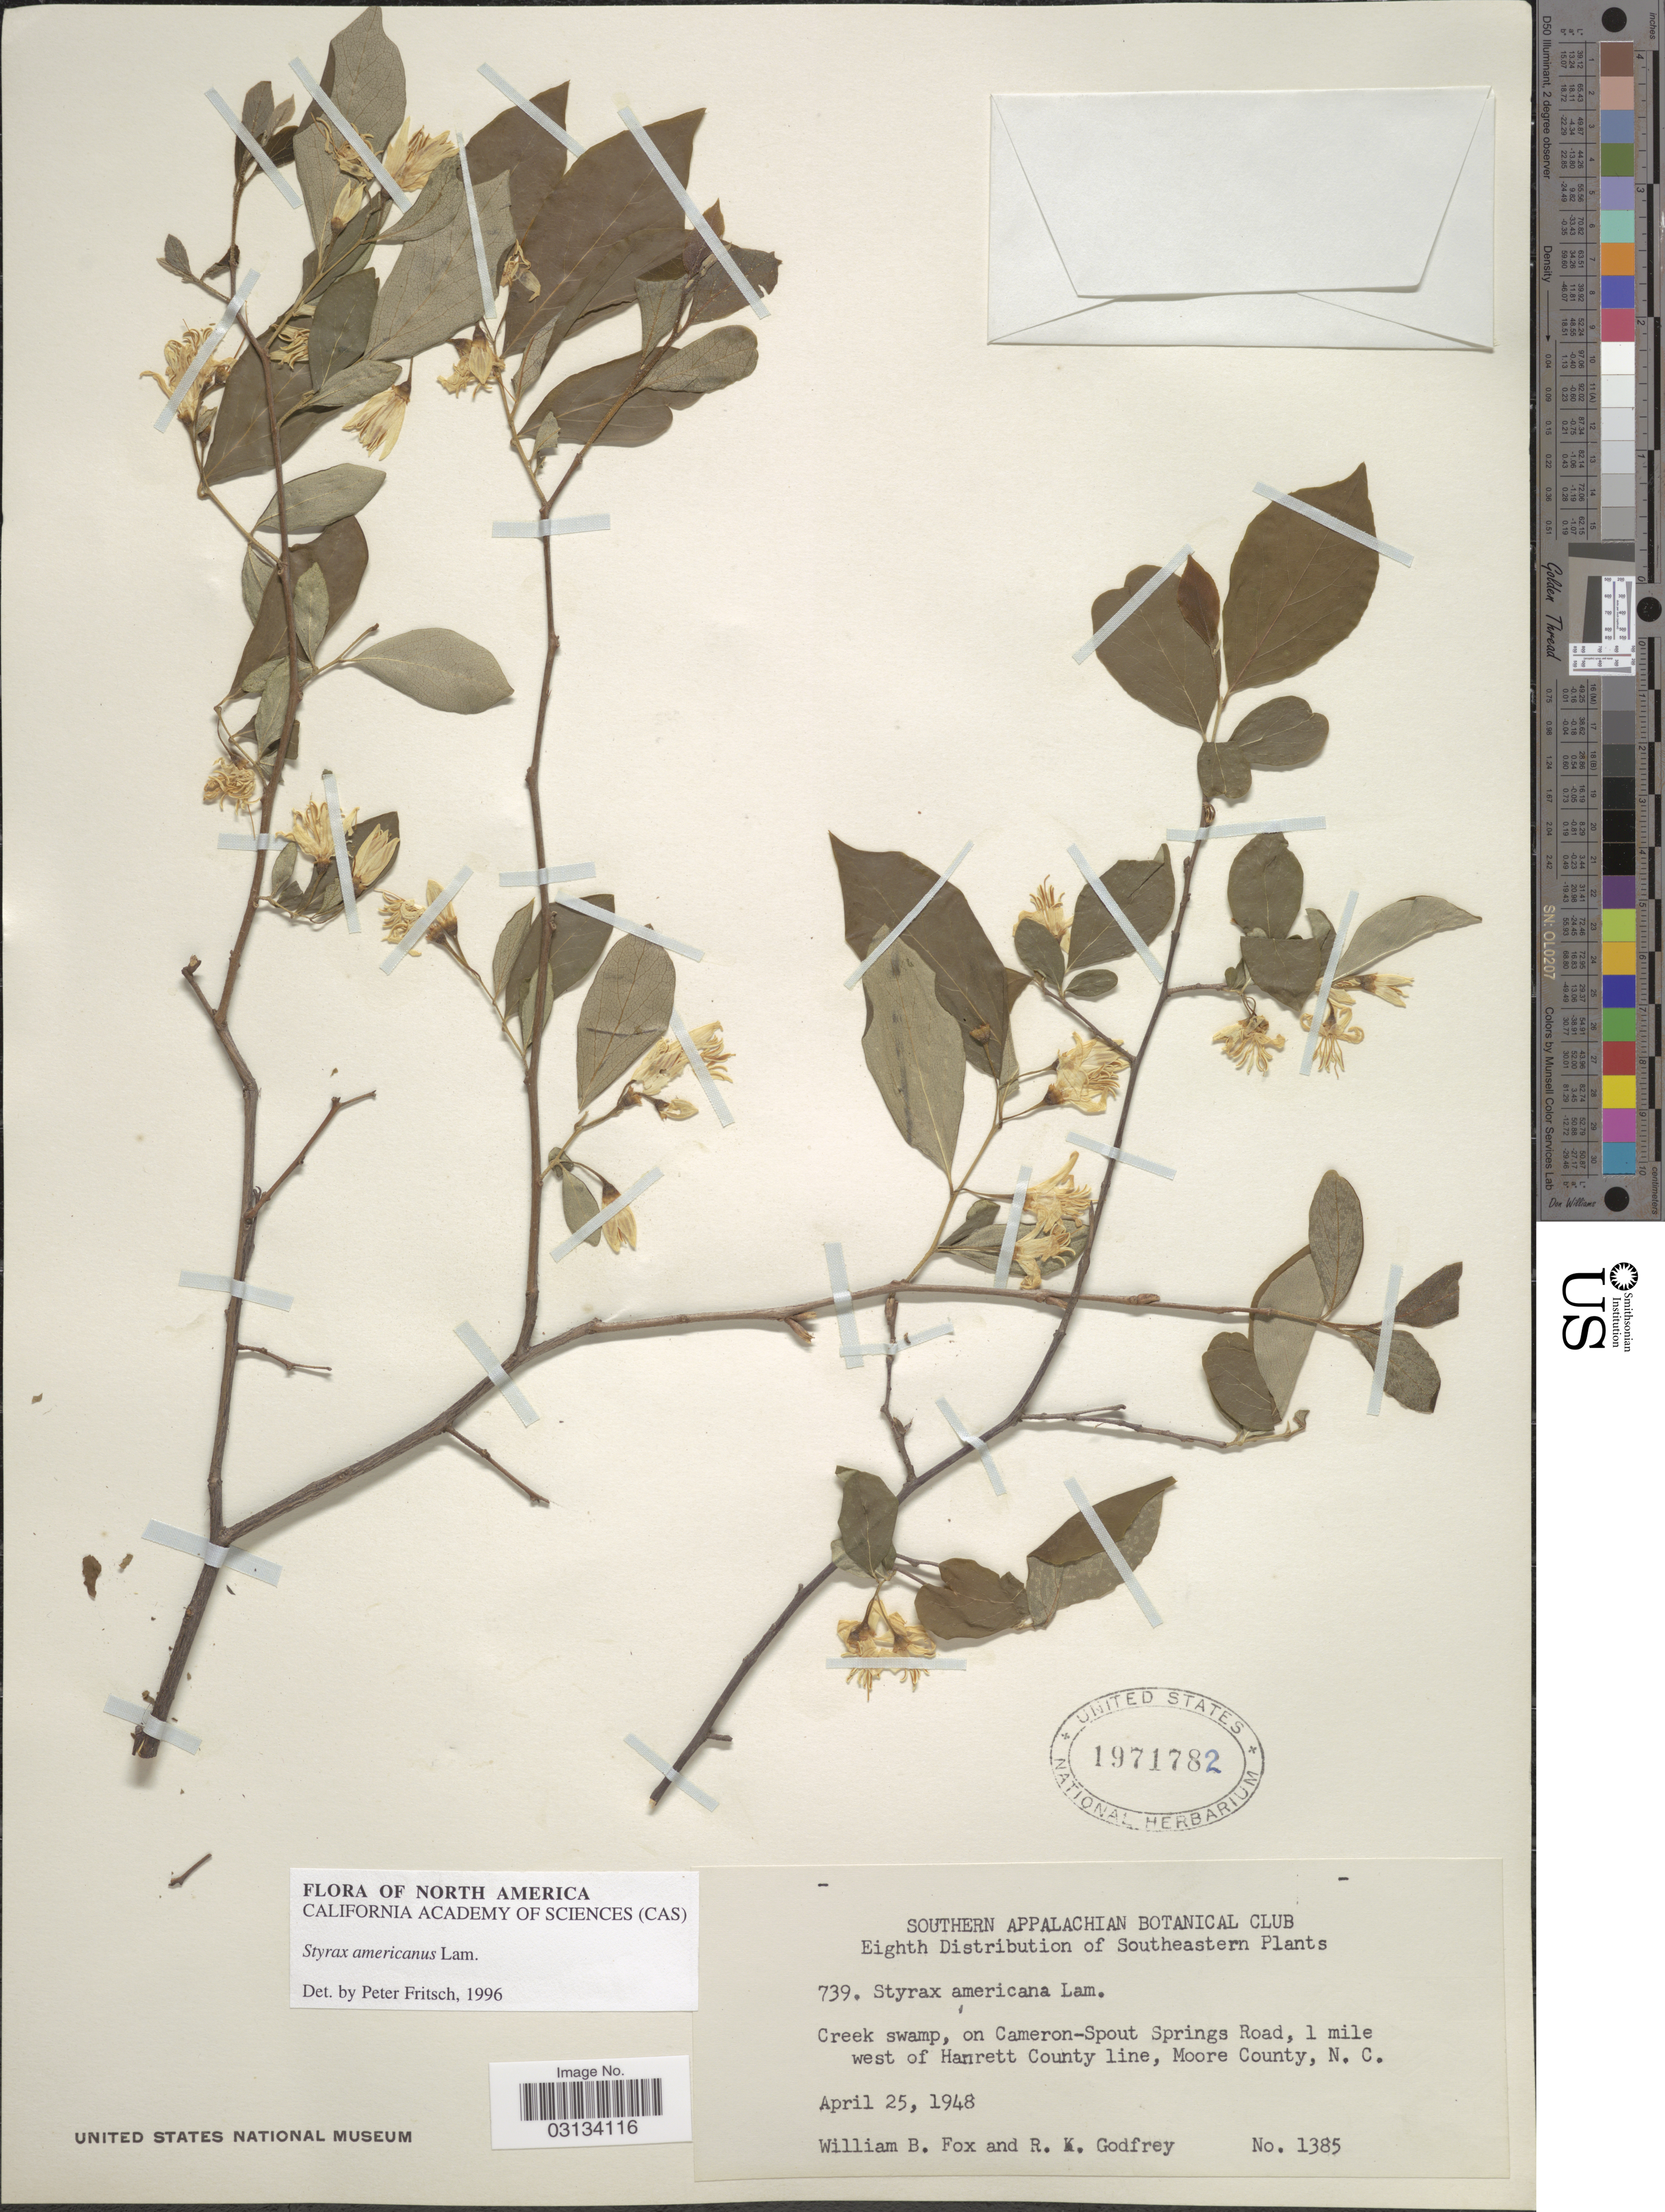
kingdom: Plantae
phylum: Tracheophyta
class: Magnoliopsida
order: Ericales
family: Styracaceae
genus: Styrax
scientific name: Styrax americanus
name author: Lam.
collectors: W. Fox & R. K. Godfrey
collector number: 1385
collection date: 1948-04-25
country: United States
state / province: North Carolina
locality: Southeastern. Creek swamp, on Cameron-Spout Springs Road, 1 mile west of Hanrett County line, Moore County, N. C.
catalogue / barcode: US 1971782